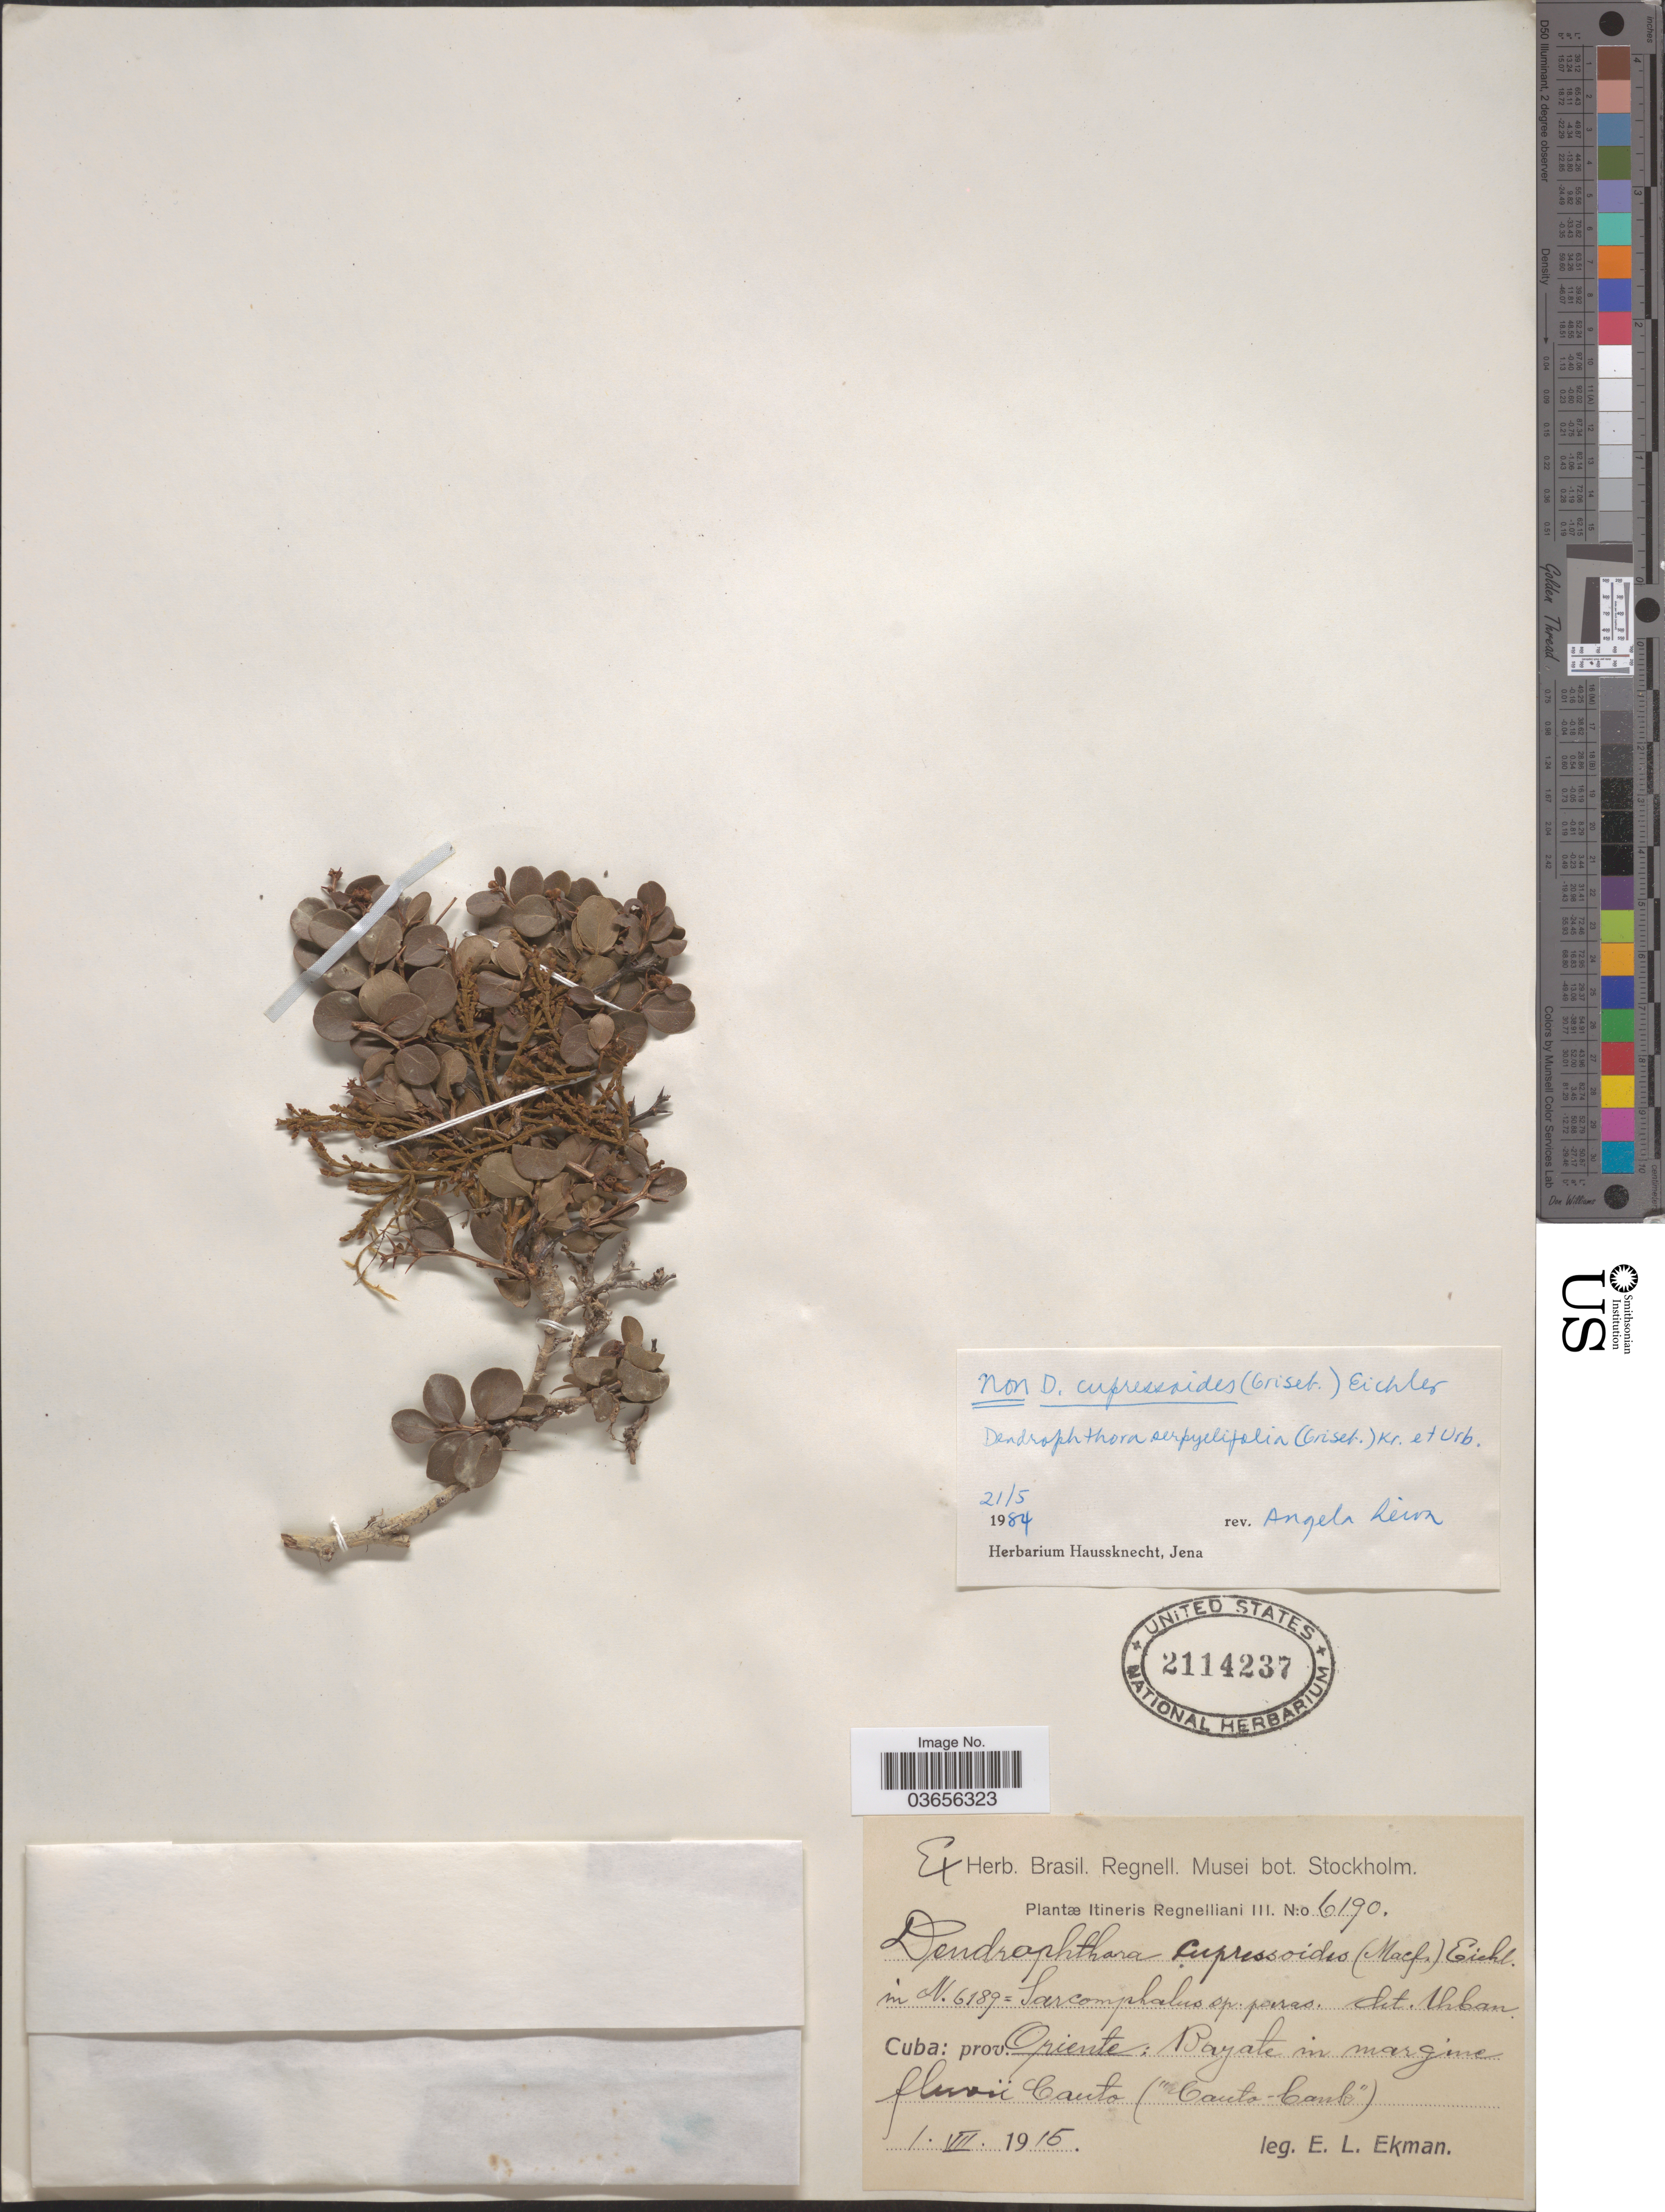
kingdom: Plantae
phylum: Tracheophyta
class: Magnoliopsida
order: Santalales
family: Viscaceae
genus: Dendrophthora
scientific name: Dendrophthora serpyllifolia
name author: (Griseb.) Krug & Urb.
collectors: E. L. Ekman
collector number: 6189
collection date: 1915-07-01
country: Cuba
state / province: Oriente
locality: Bayate in margine fluvii Cauto ("Cauto-bank").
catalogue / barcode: US 2114237